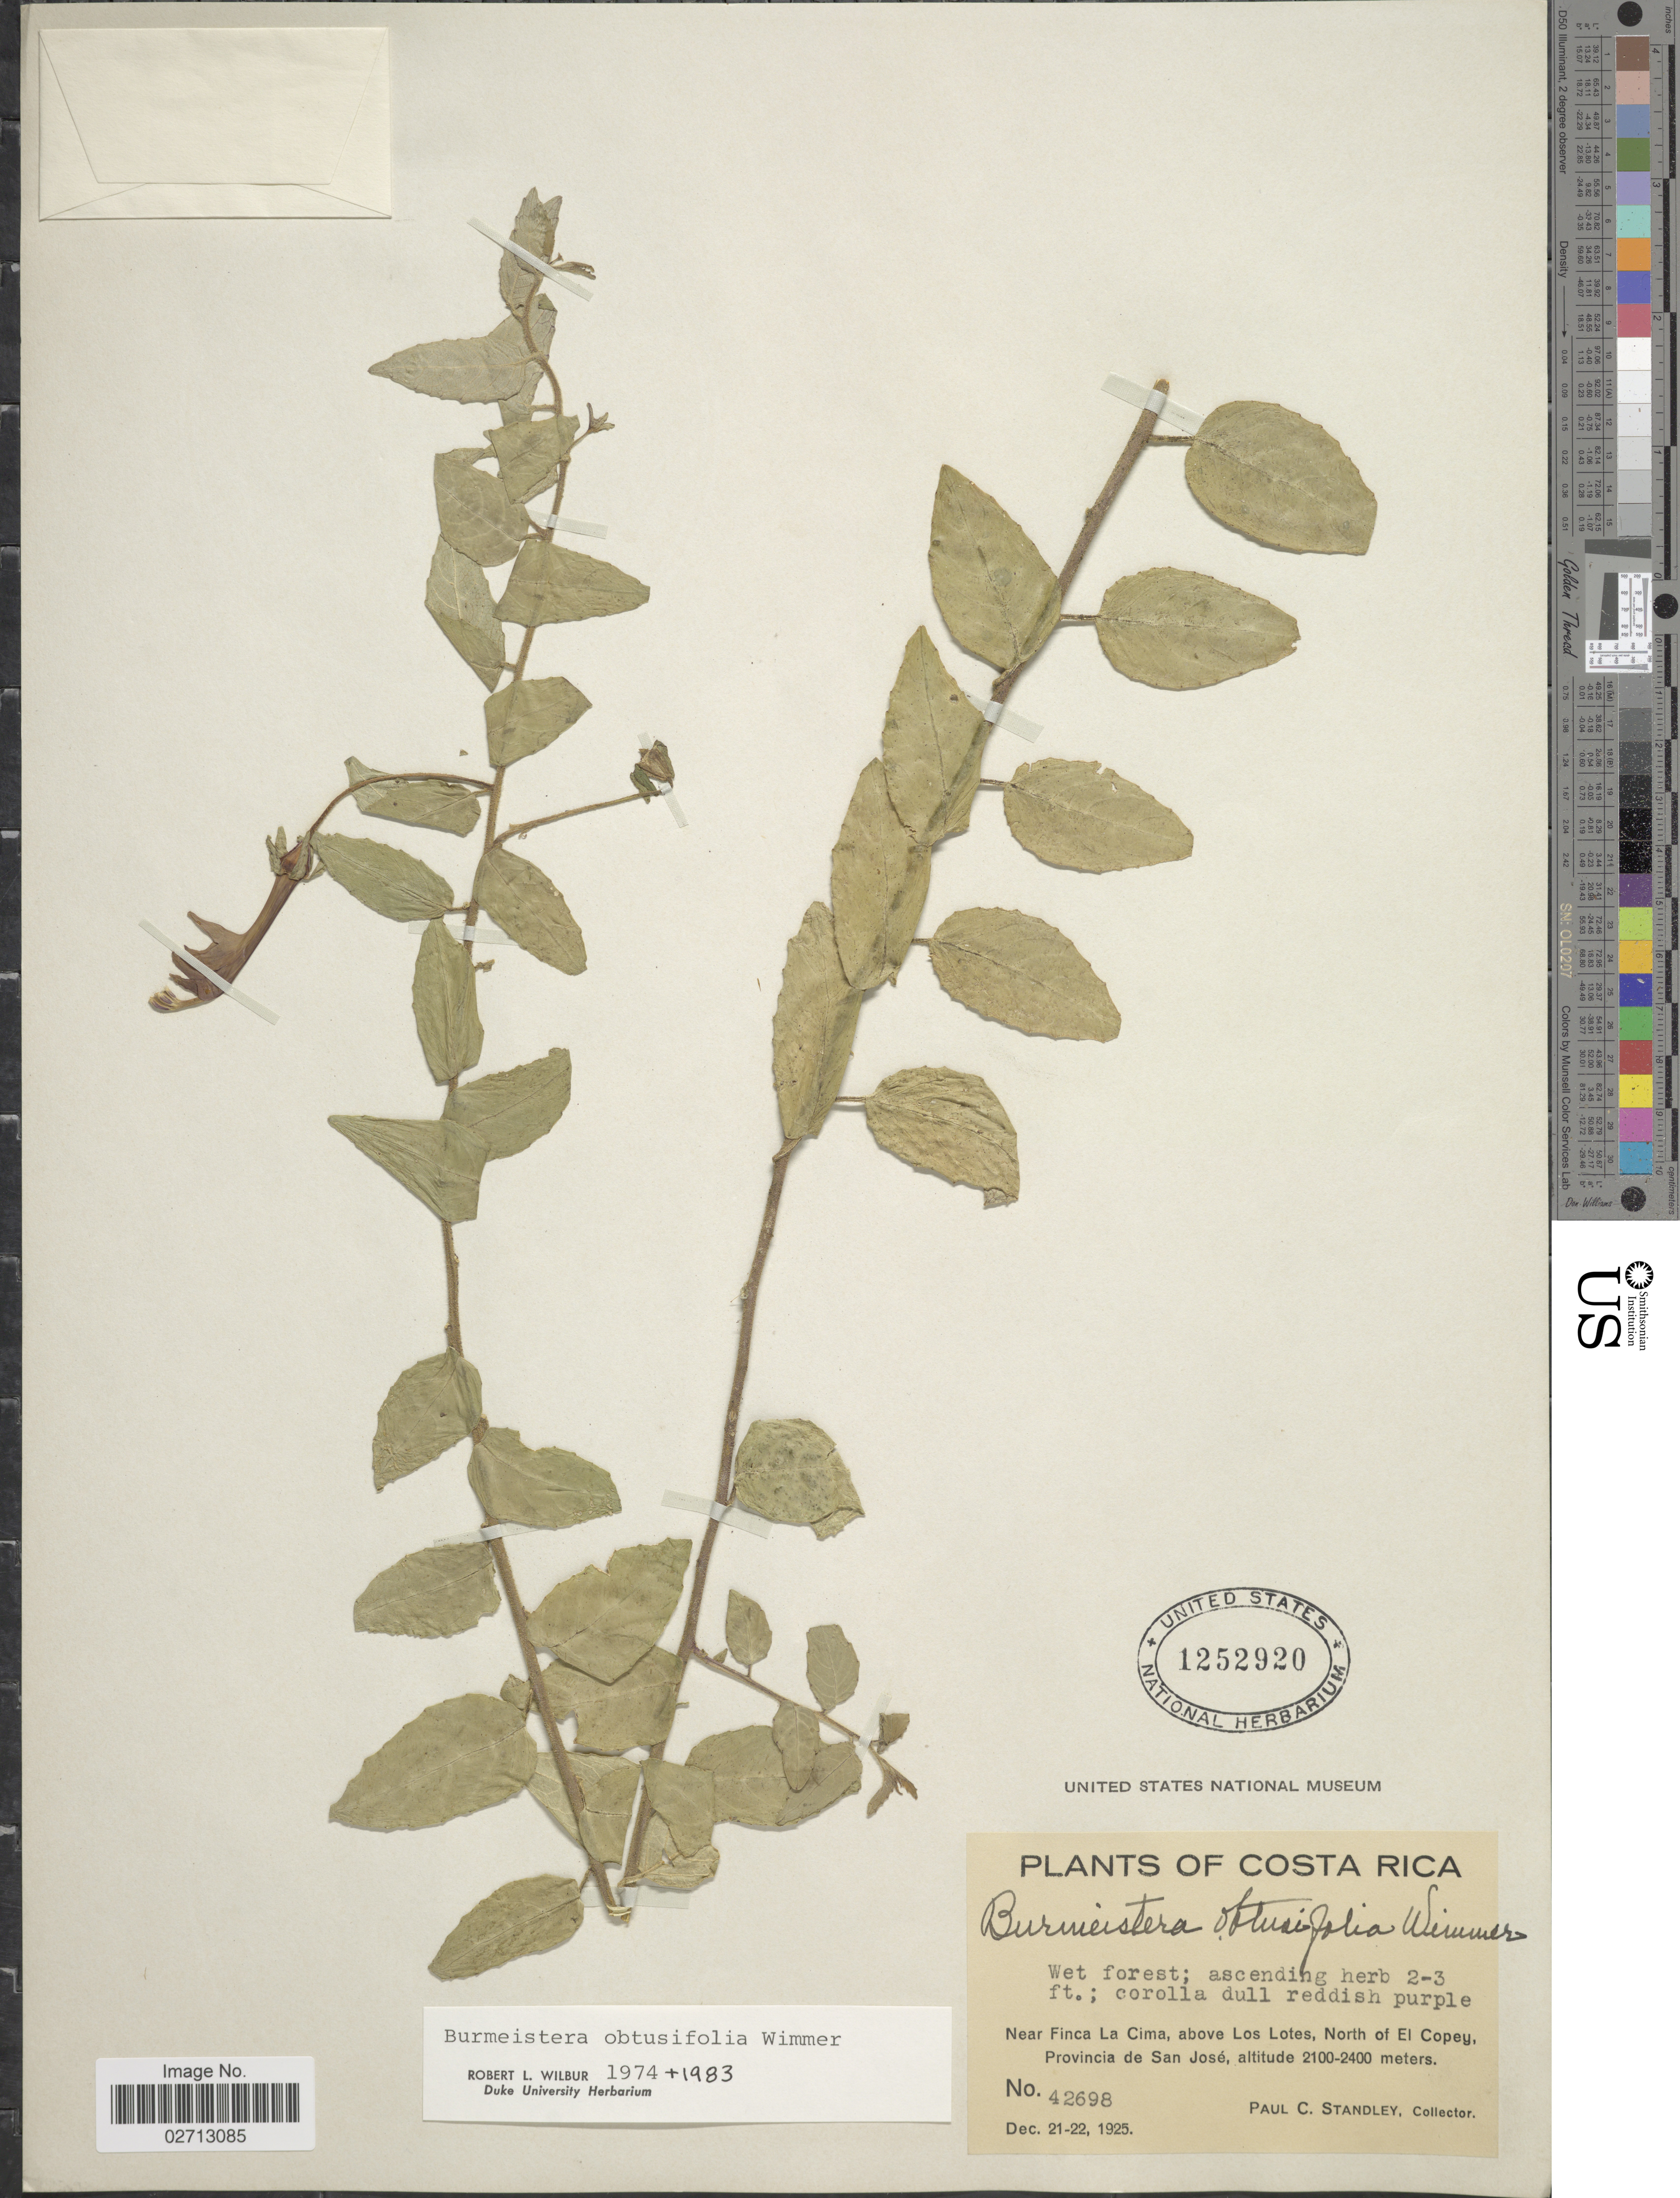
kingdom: Plantae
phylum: Tracheophyta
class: Magnoliopsida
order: Asterales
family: Campanulaceae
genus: Burmeistera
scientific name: Burmeistera obtusifolia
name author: E. Wimm.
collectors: P. C. Standley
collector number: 42698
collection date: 1925-12-21/1925-12-22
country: Costa Rica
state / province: San José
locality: Near Finca La Cima, above Los Lotes, North of El Copey.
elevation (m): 2100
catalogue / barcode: US 1252920